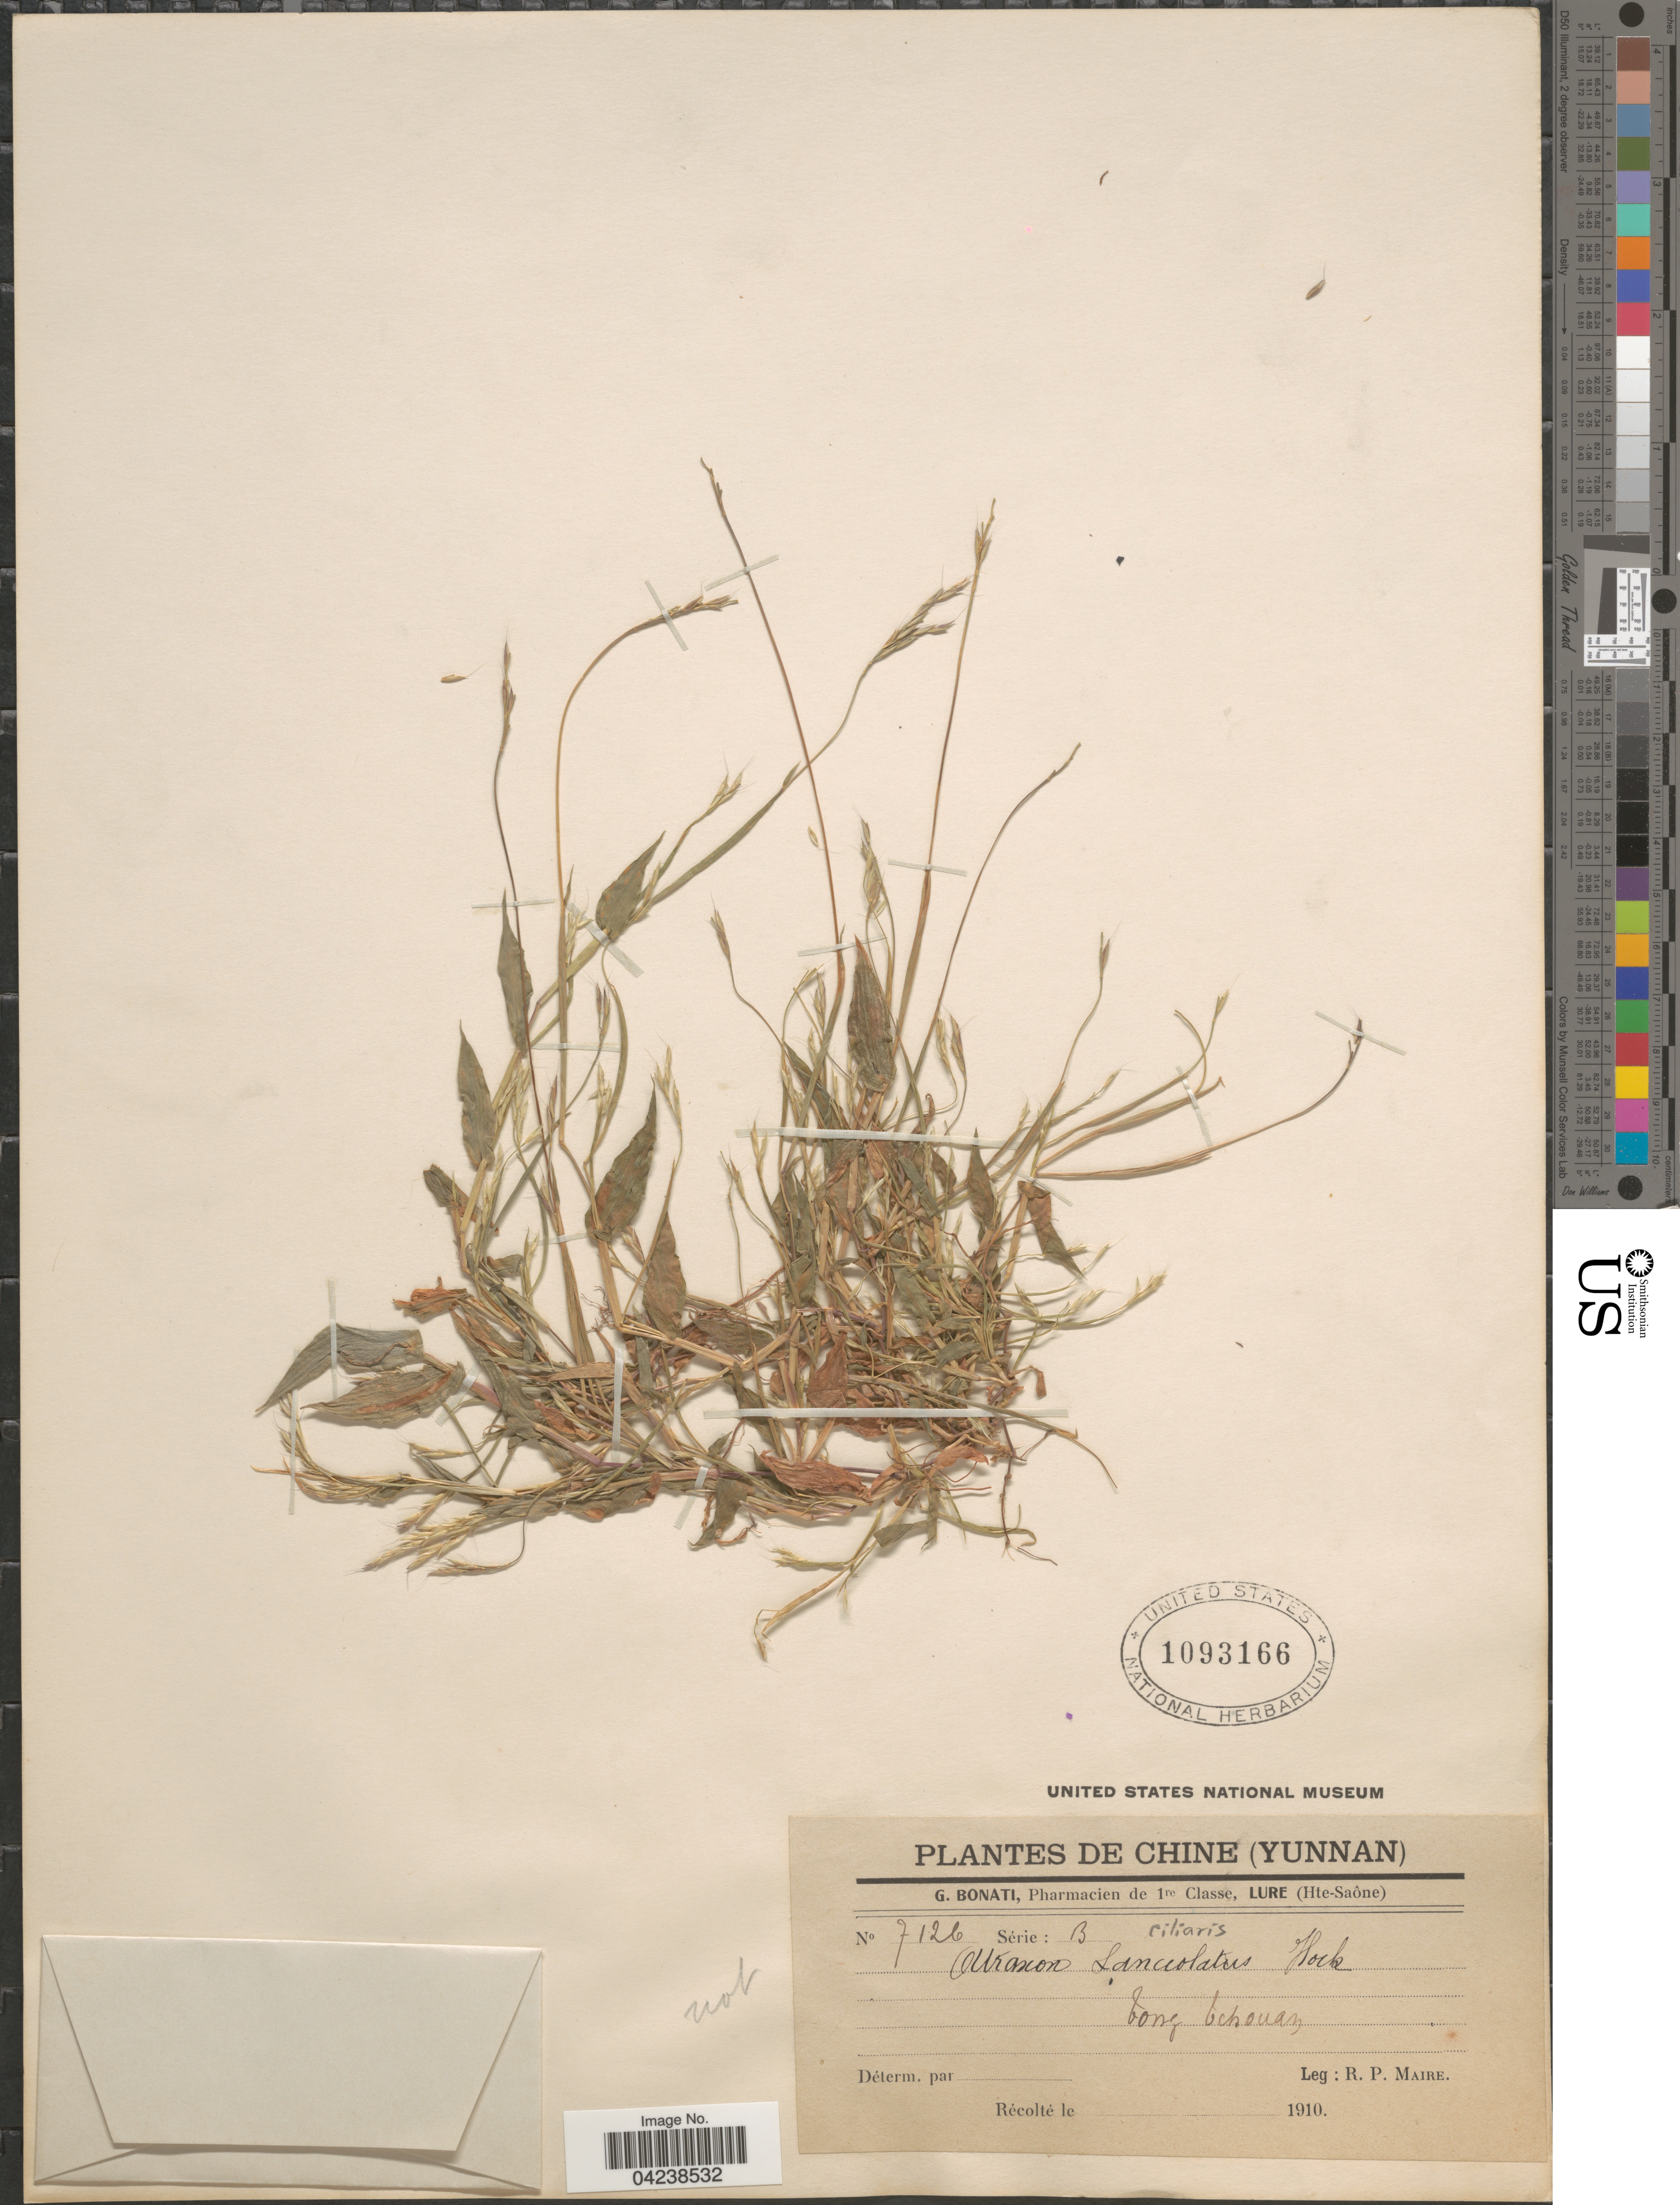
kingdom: Plantae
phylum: Tracheophyta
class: Liliopsida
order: Poales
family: Poaceae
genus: Arthraxon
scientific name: Arthraxon hispidus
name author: (Thunb.) Makino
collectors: R.-P. Maire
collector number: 7126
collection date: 1910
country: China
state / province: Yunnan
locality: Tong Tchouan.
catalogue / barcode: US 1093166